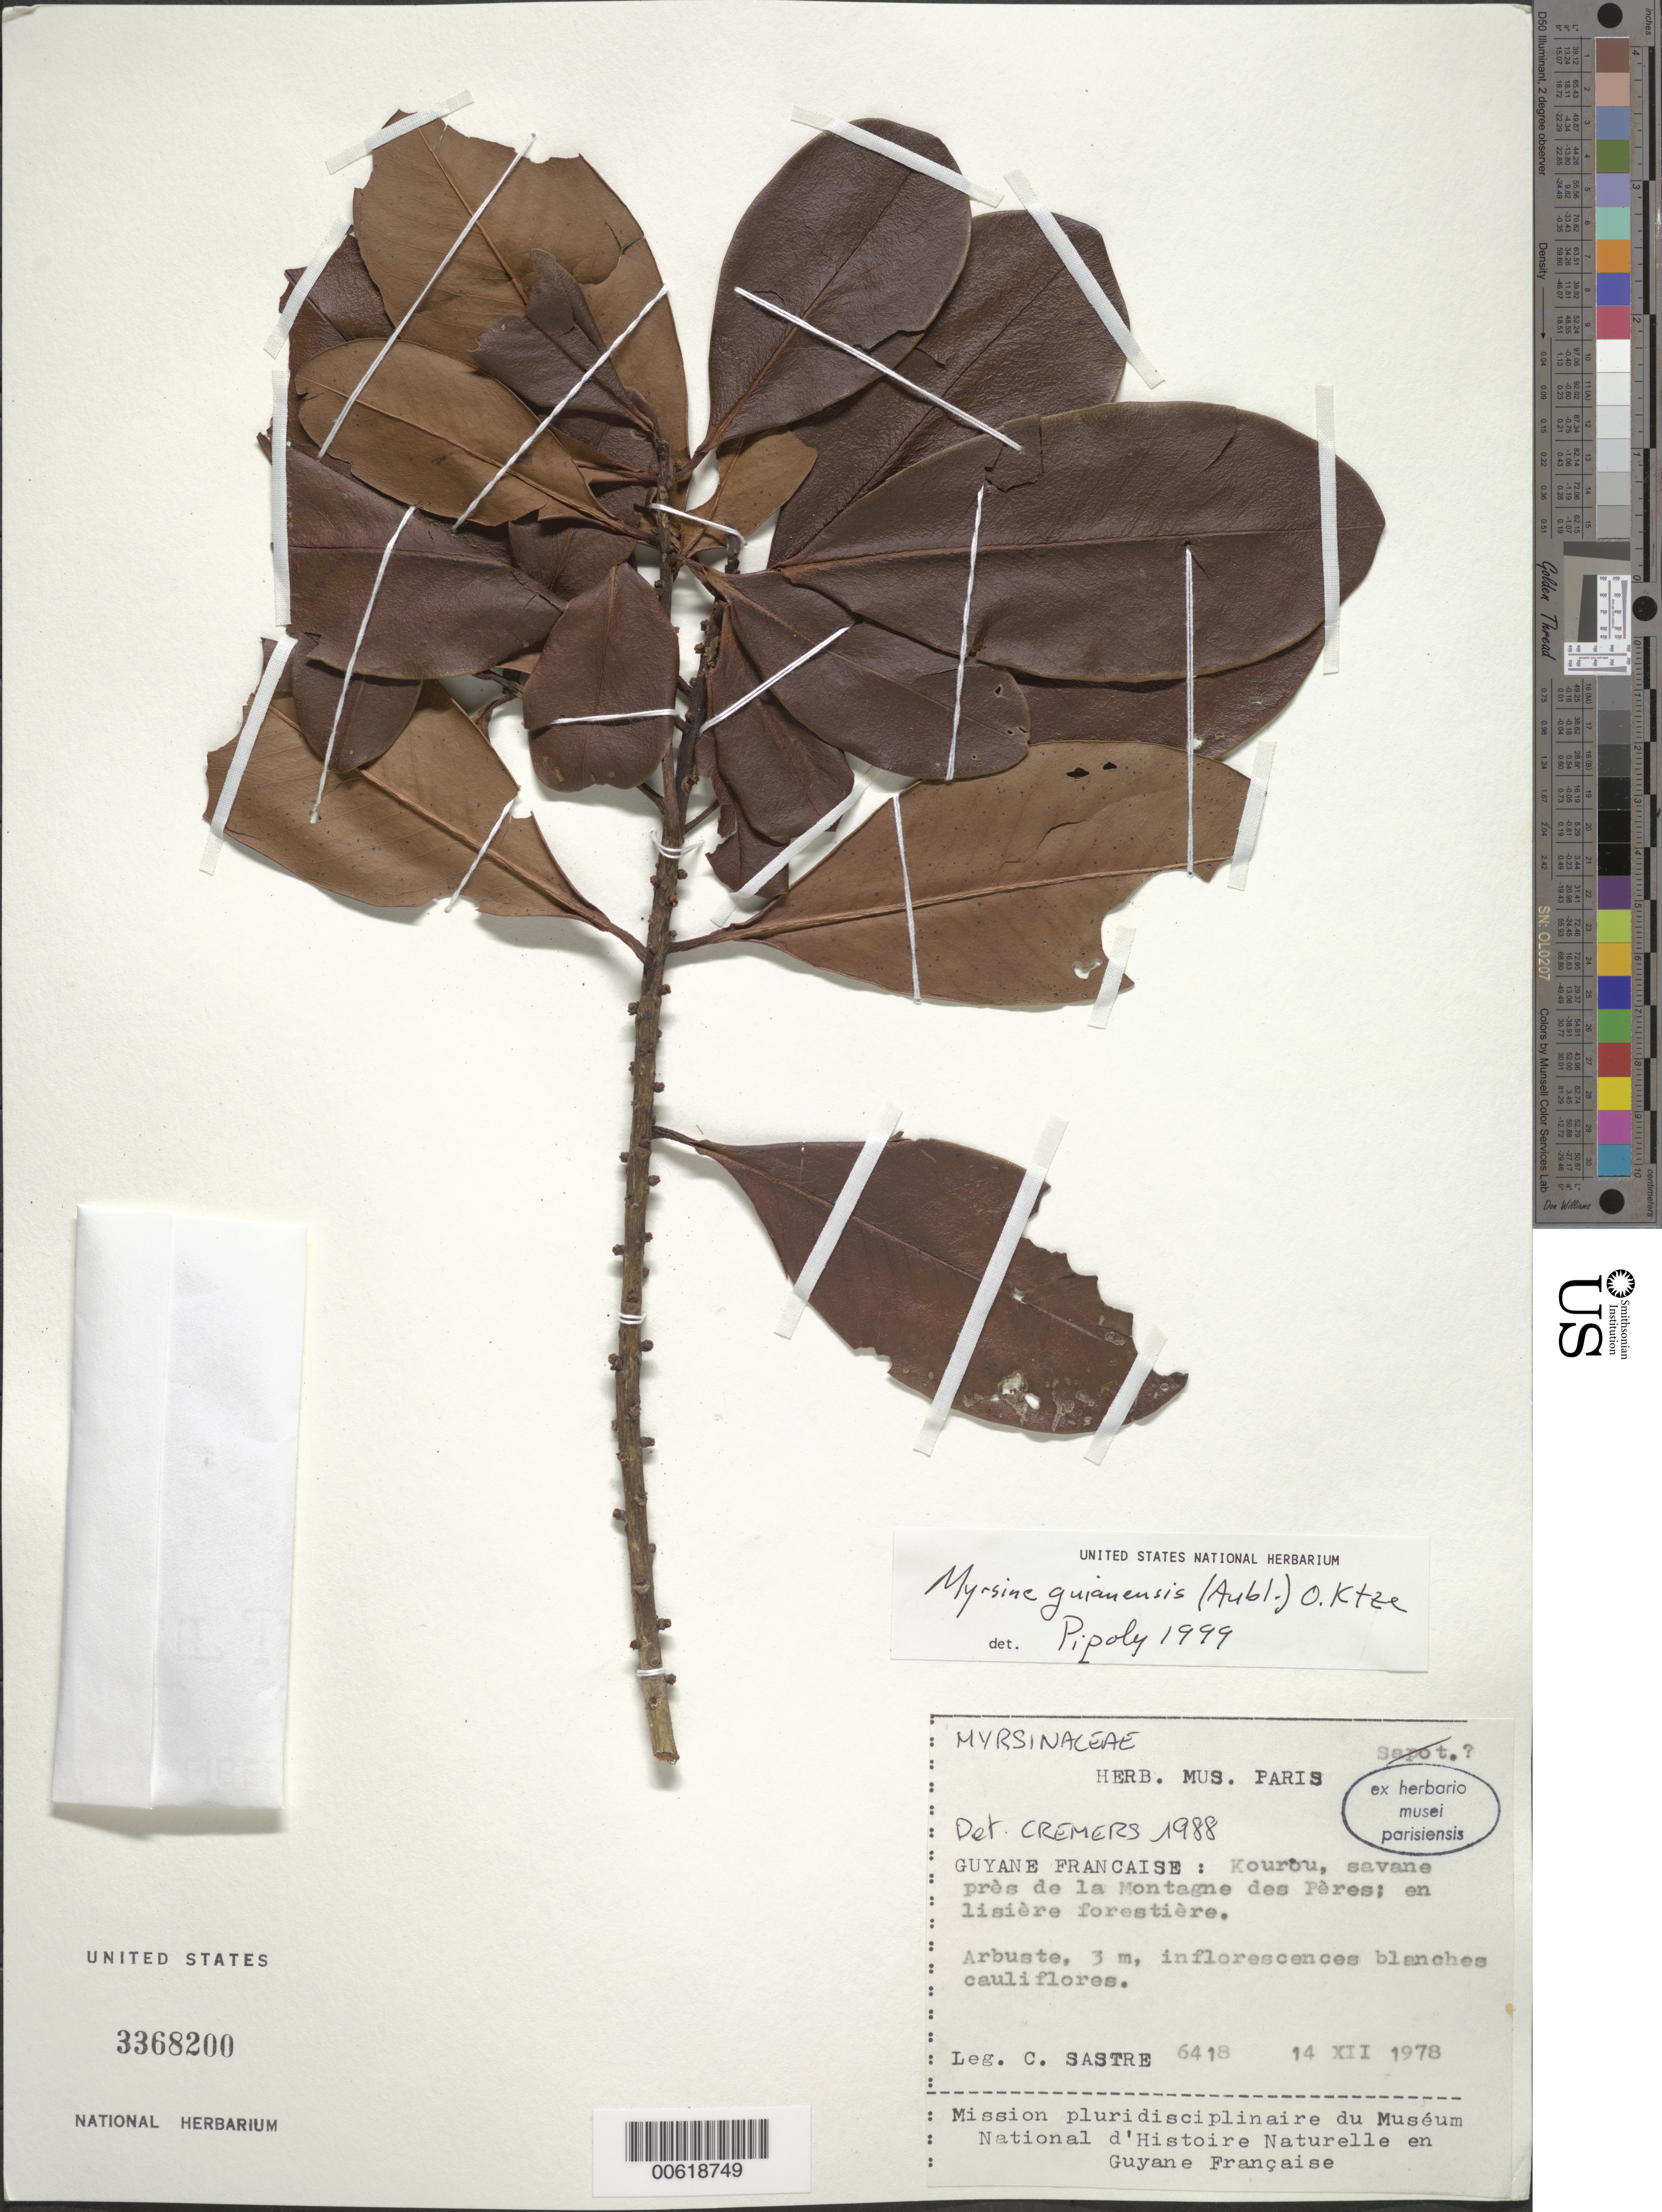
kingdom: Plantae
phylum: Tracheophyta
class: Magnoliopsida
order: Ericales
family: Primulaceae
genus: Myrsine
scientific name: Myrsine guianensis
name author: (Aubl.) Kuntze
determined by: Pipoly, J. J., III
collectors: C. H. L. Sastre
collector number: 6418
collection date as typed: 14-Dec-78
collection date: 1978-12-14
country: French Guiana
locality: Kourou, savane pres de la Montagne des Peres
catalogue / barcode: US 3368200